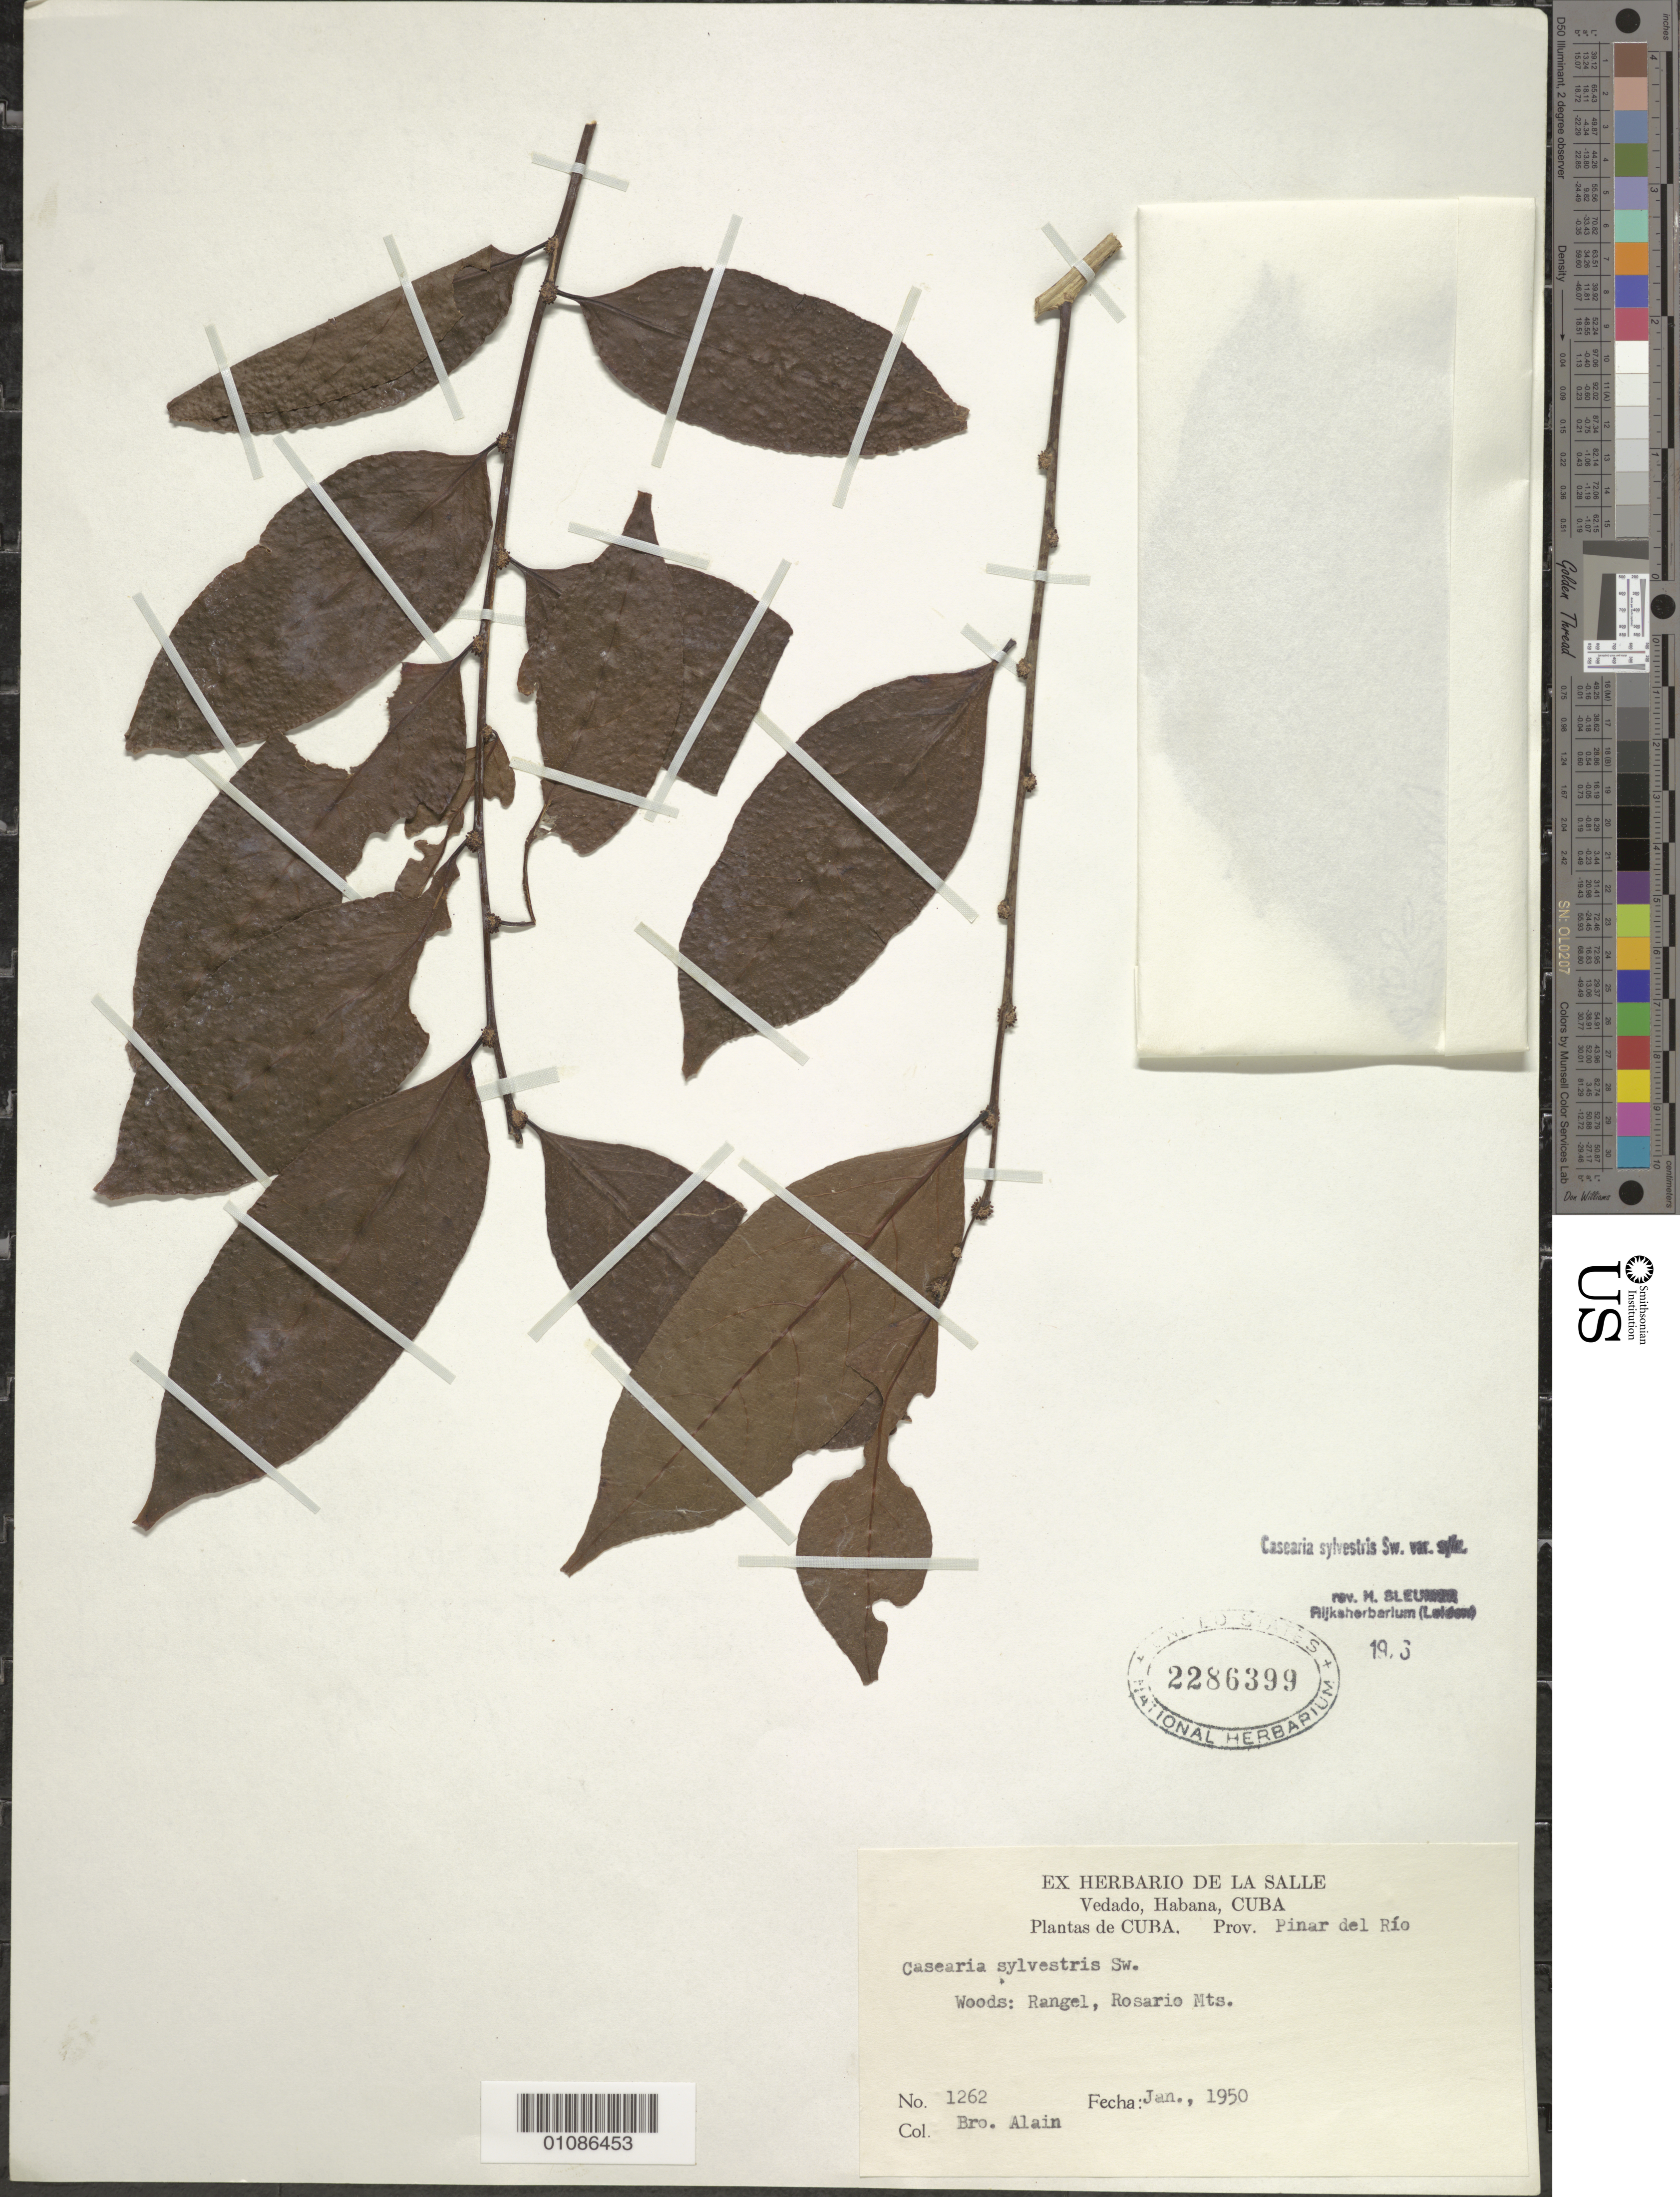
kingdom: Plantae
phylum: Tracheophyta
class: Magnoliopsida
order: Malpighiales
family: Salicaceae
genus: Casearia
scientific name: Casearia sylvestris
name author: Sw.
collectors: A. H. Liogier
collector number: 1262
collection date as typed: Jan 1950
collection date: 1950-01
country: Cuba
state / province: Pinar del Rio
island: Cuba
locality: Pinar del Rio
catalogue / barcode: US 2286399